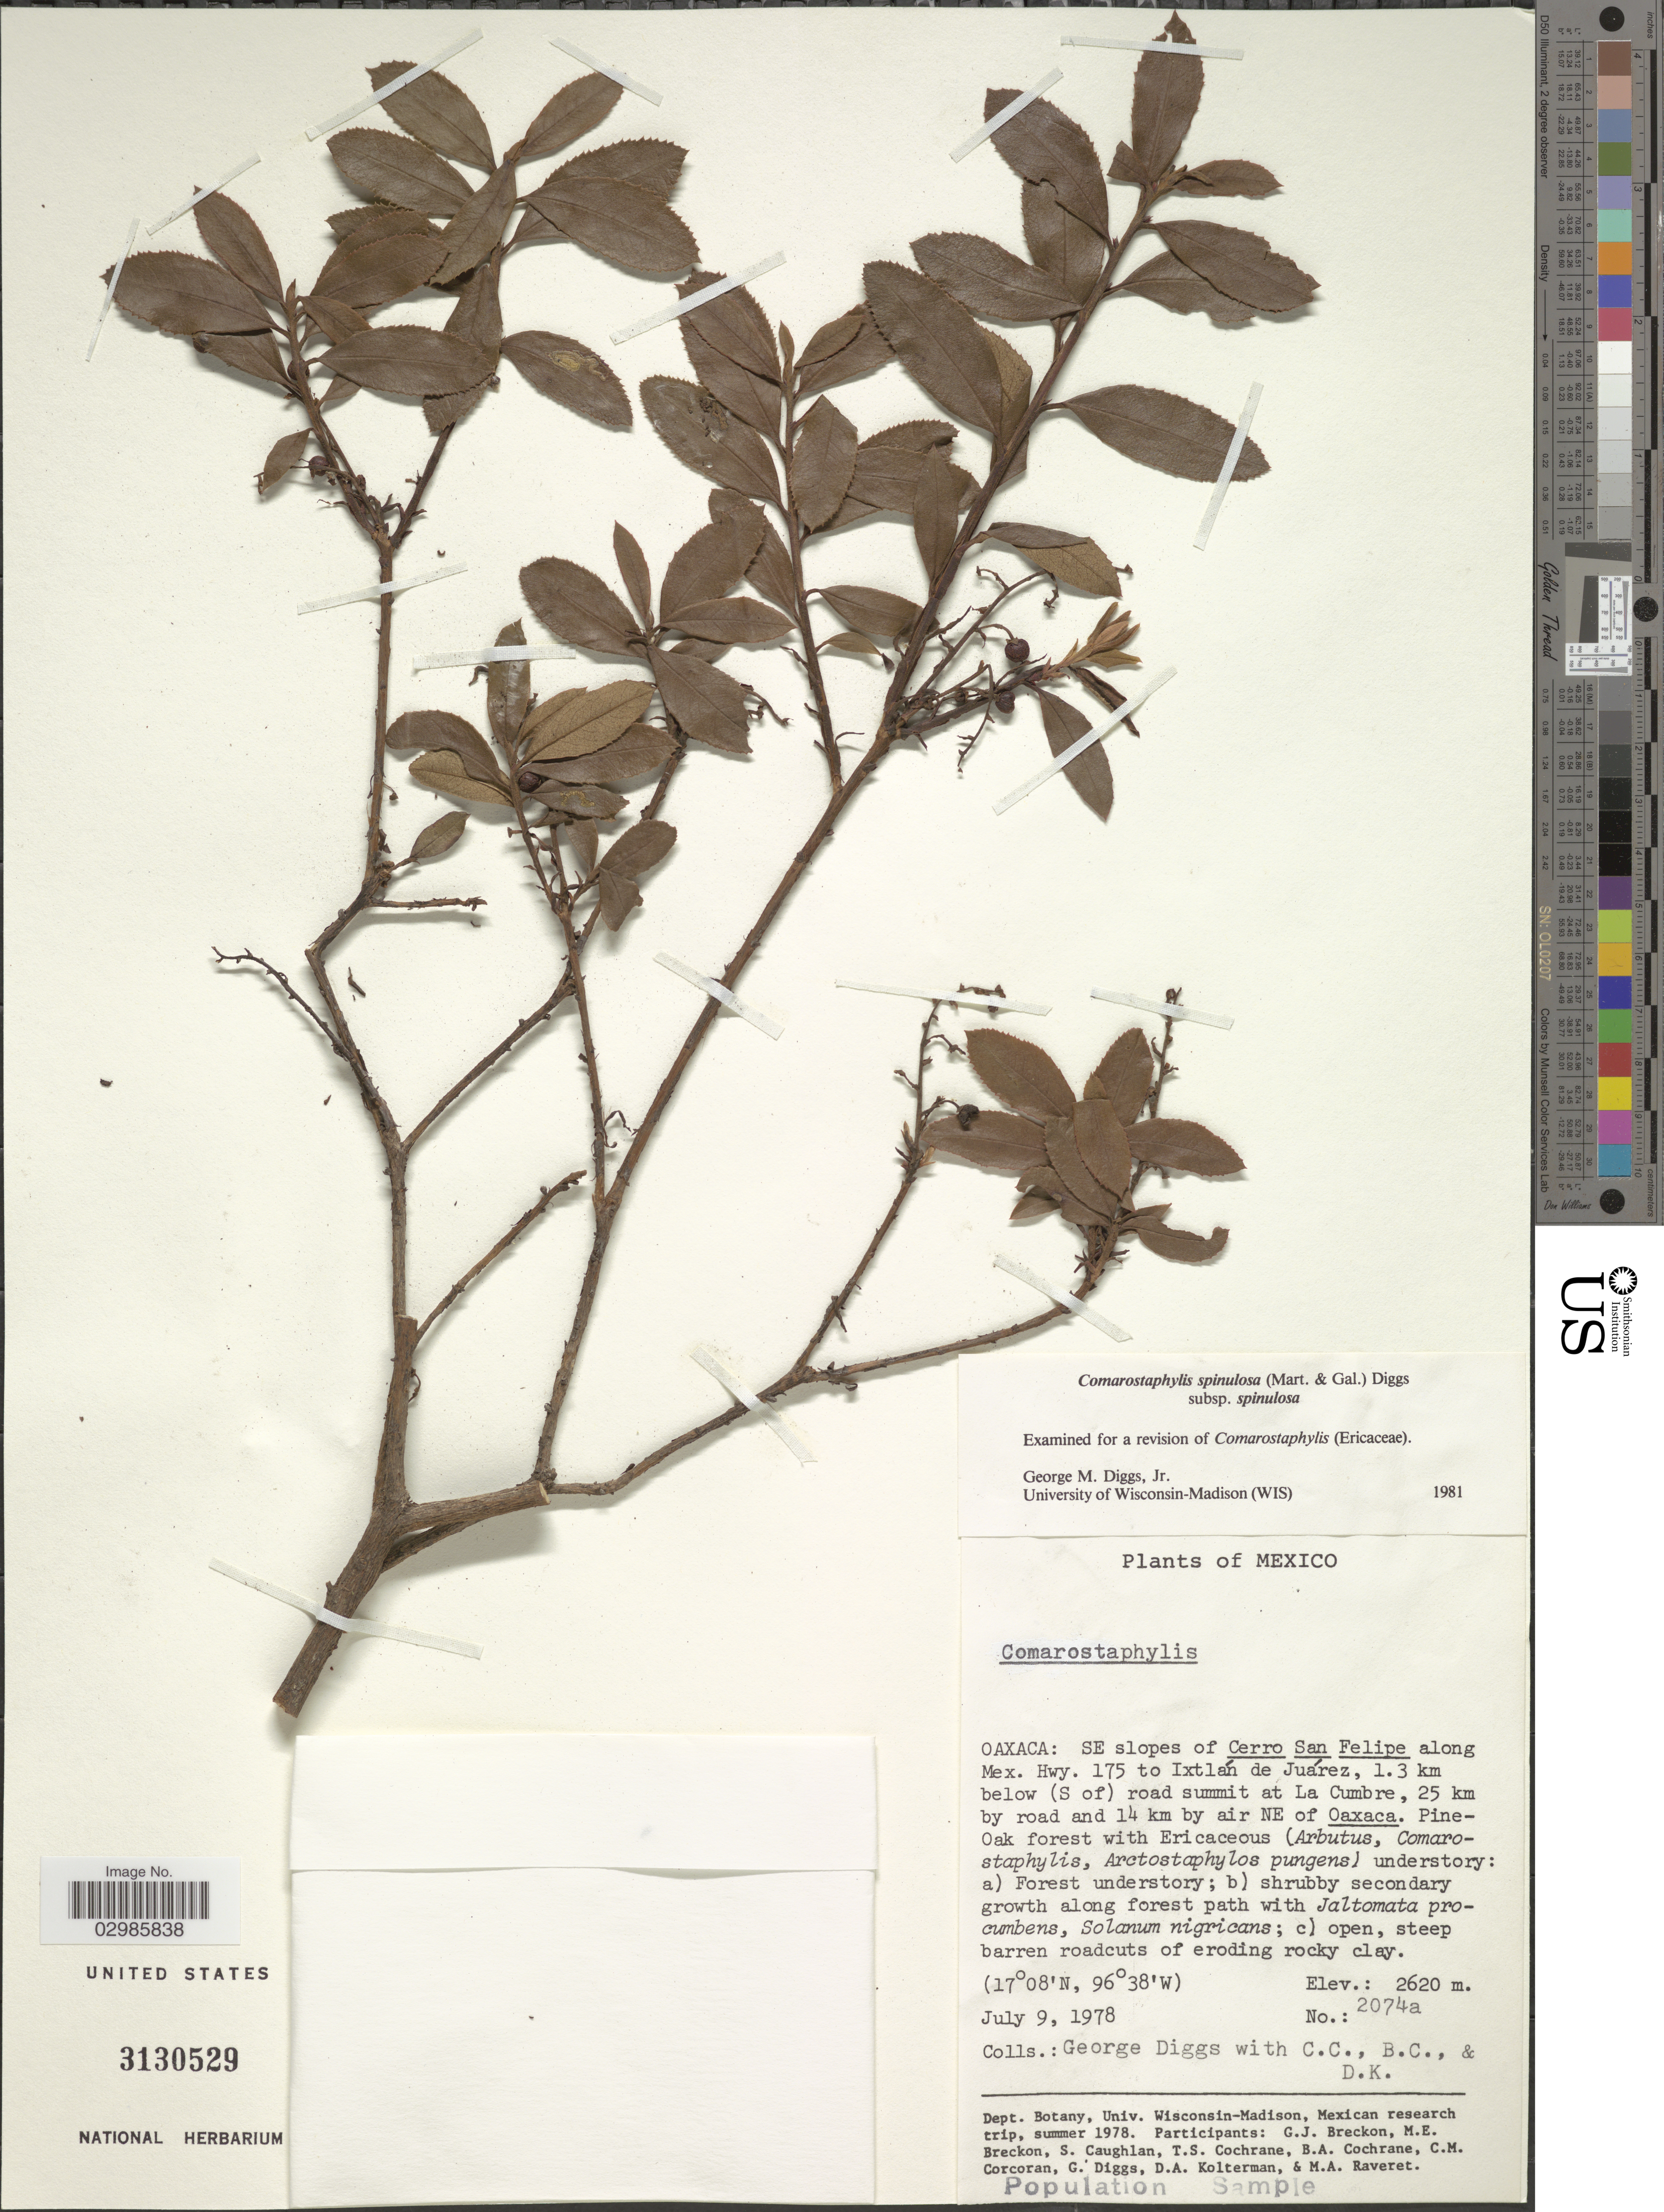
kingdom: Plantae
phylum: Tracheophyta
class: Magnoliopsida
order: Ericales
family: Ericaceae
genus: Comarostaphylis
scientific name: Comarostaphylis spinulosa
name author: (M. Martens & Galeotti) Diggs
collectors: G. Diggs, C. Corcoran, B. Cochrane & D. Kolterman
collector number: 2074a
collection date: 1978-07-09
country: Mexico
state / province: Oaxaca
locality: SE slopes of Cerro San Felipe along Mex. Hwy. 175 to Ixtlán de Juárez, 1.3 km below (S of) road summit at La Cumbre, 25 km by road and 14 km by air NE of Oaxaca.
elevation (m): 2620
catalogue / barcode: US 3130529